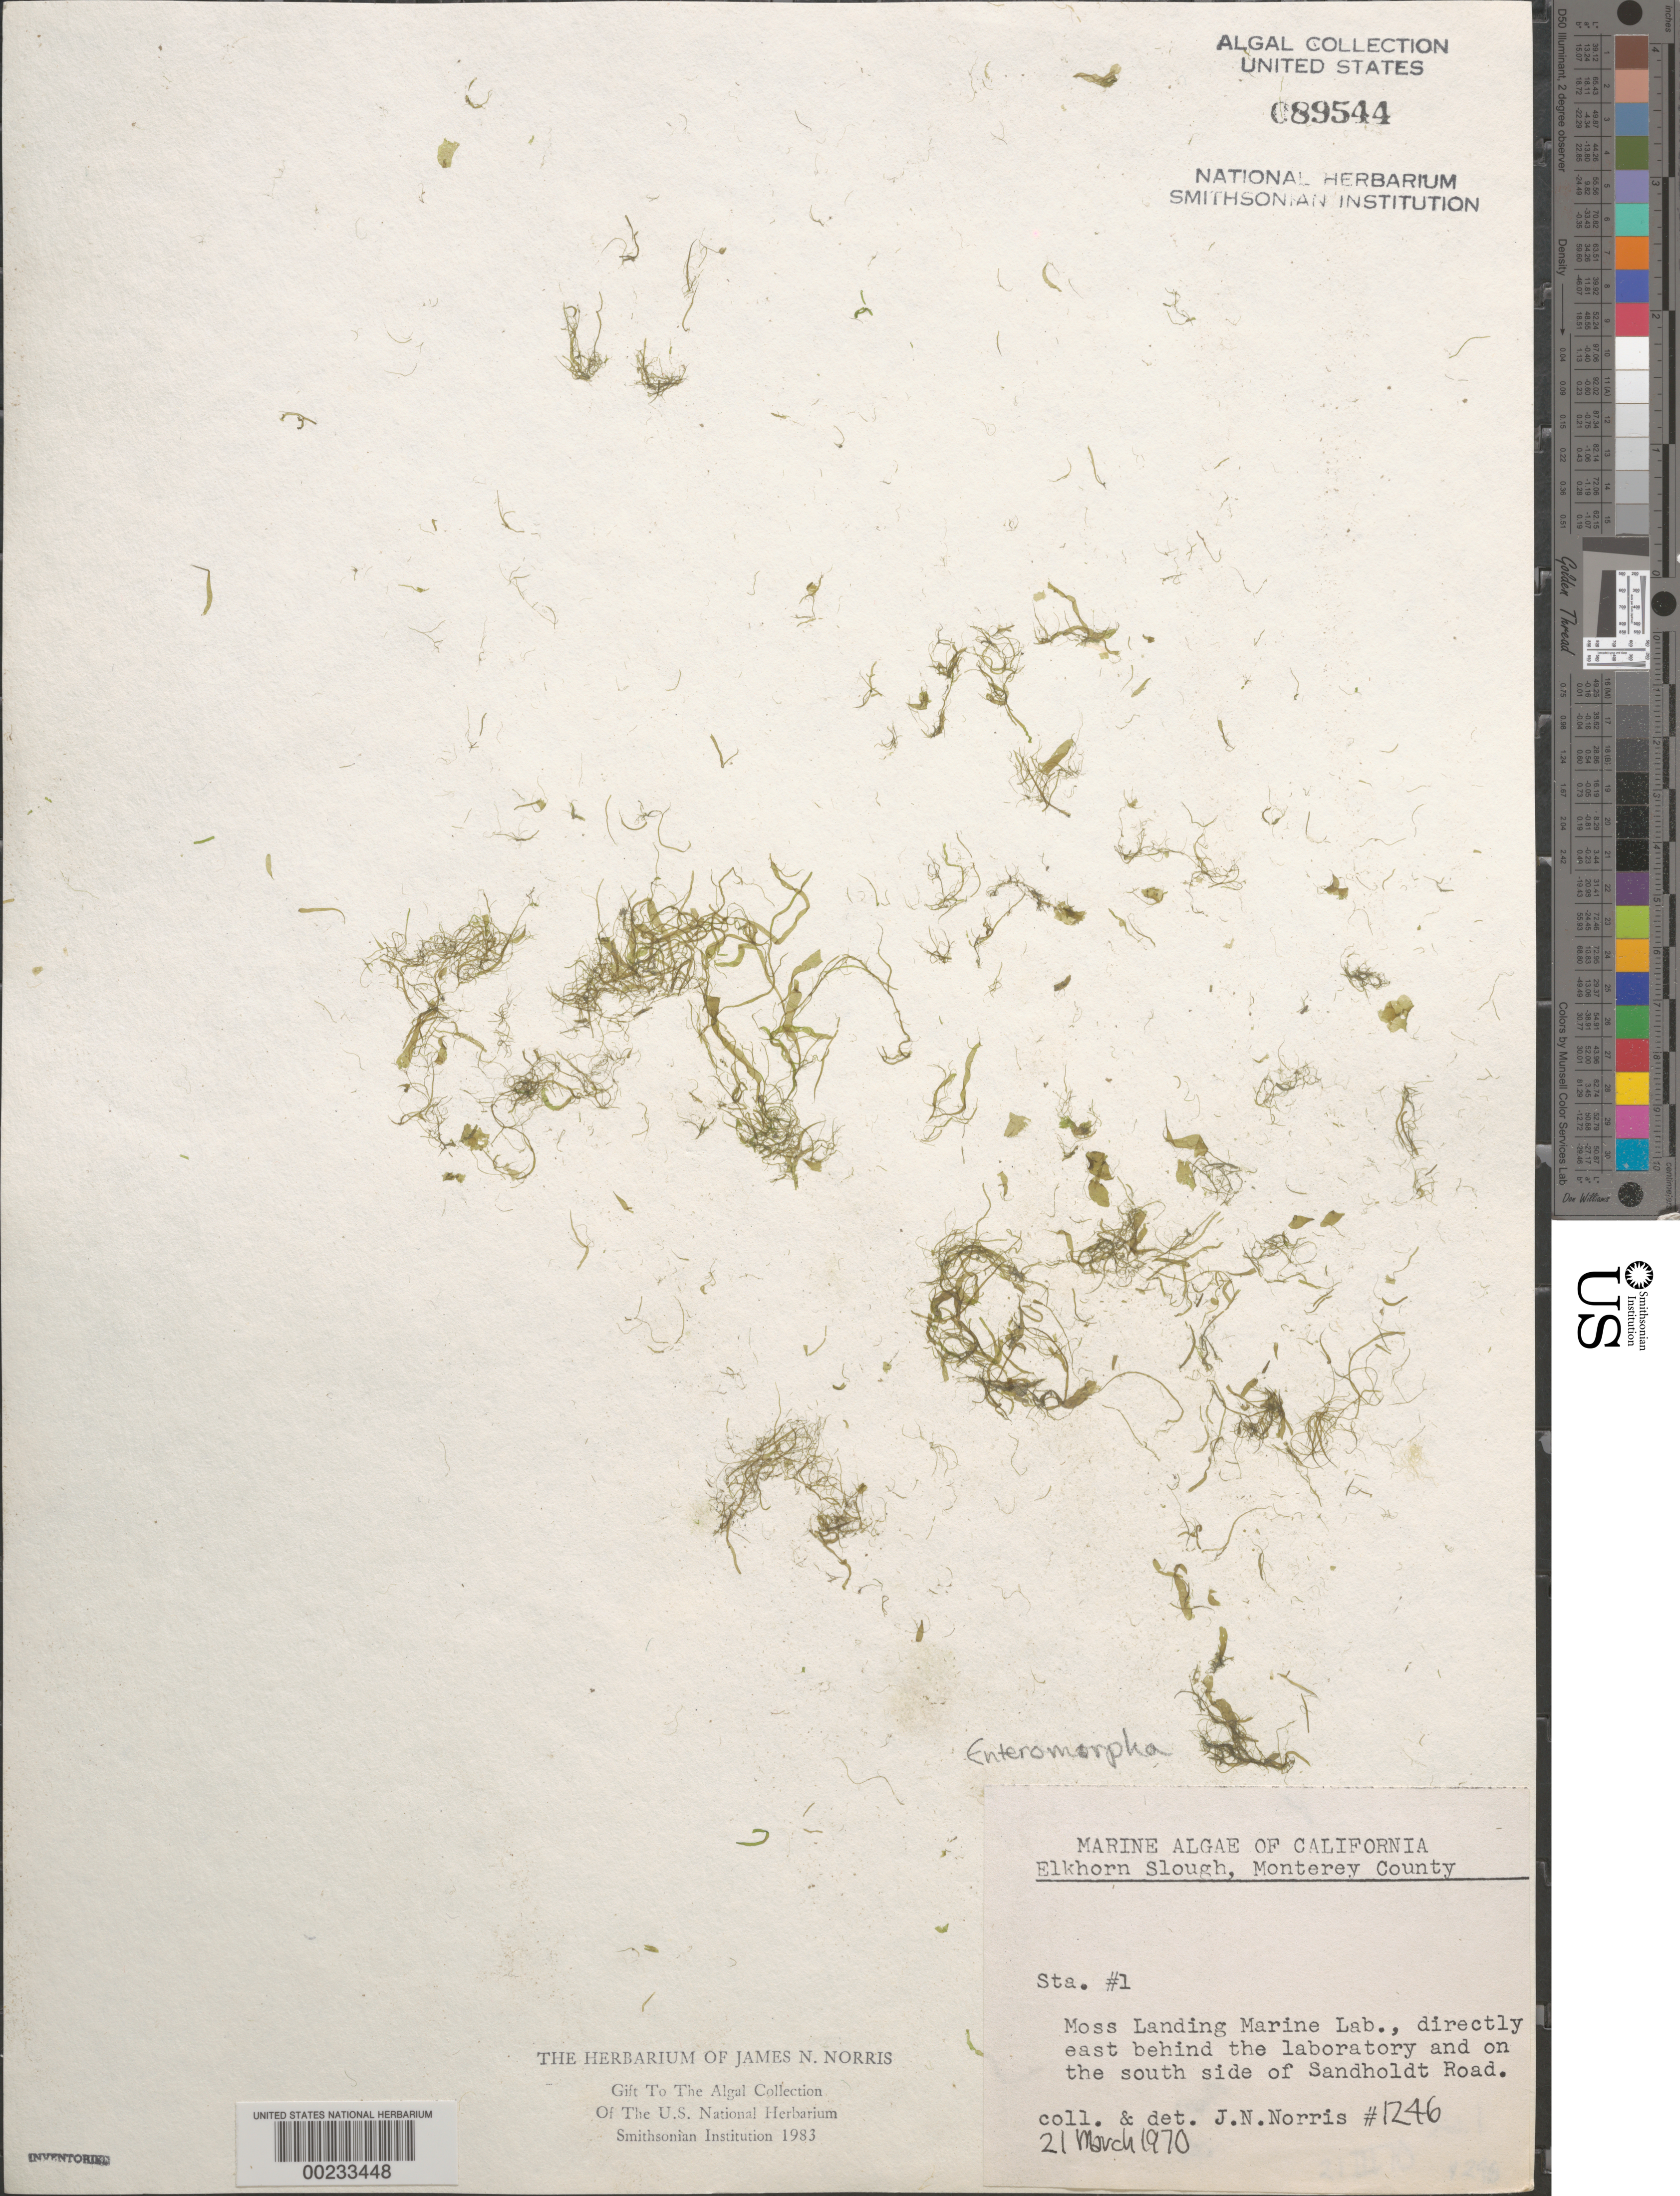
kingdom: Plantae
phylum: Chlorophyta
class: Ulvophyceae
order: Ulvales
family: Ulvaceae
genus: Ulva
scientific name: Ulva sp.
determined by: Algae name updating Project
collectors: J. N. Norris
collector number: JN-1246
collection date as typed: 21 Mar 1970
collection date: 1970-03-21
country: United States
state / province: California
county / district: Monterey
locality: Elkhorn Slough, Moss Landing Marine Laboratory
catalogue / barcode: US 89544